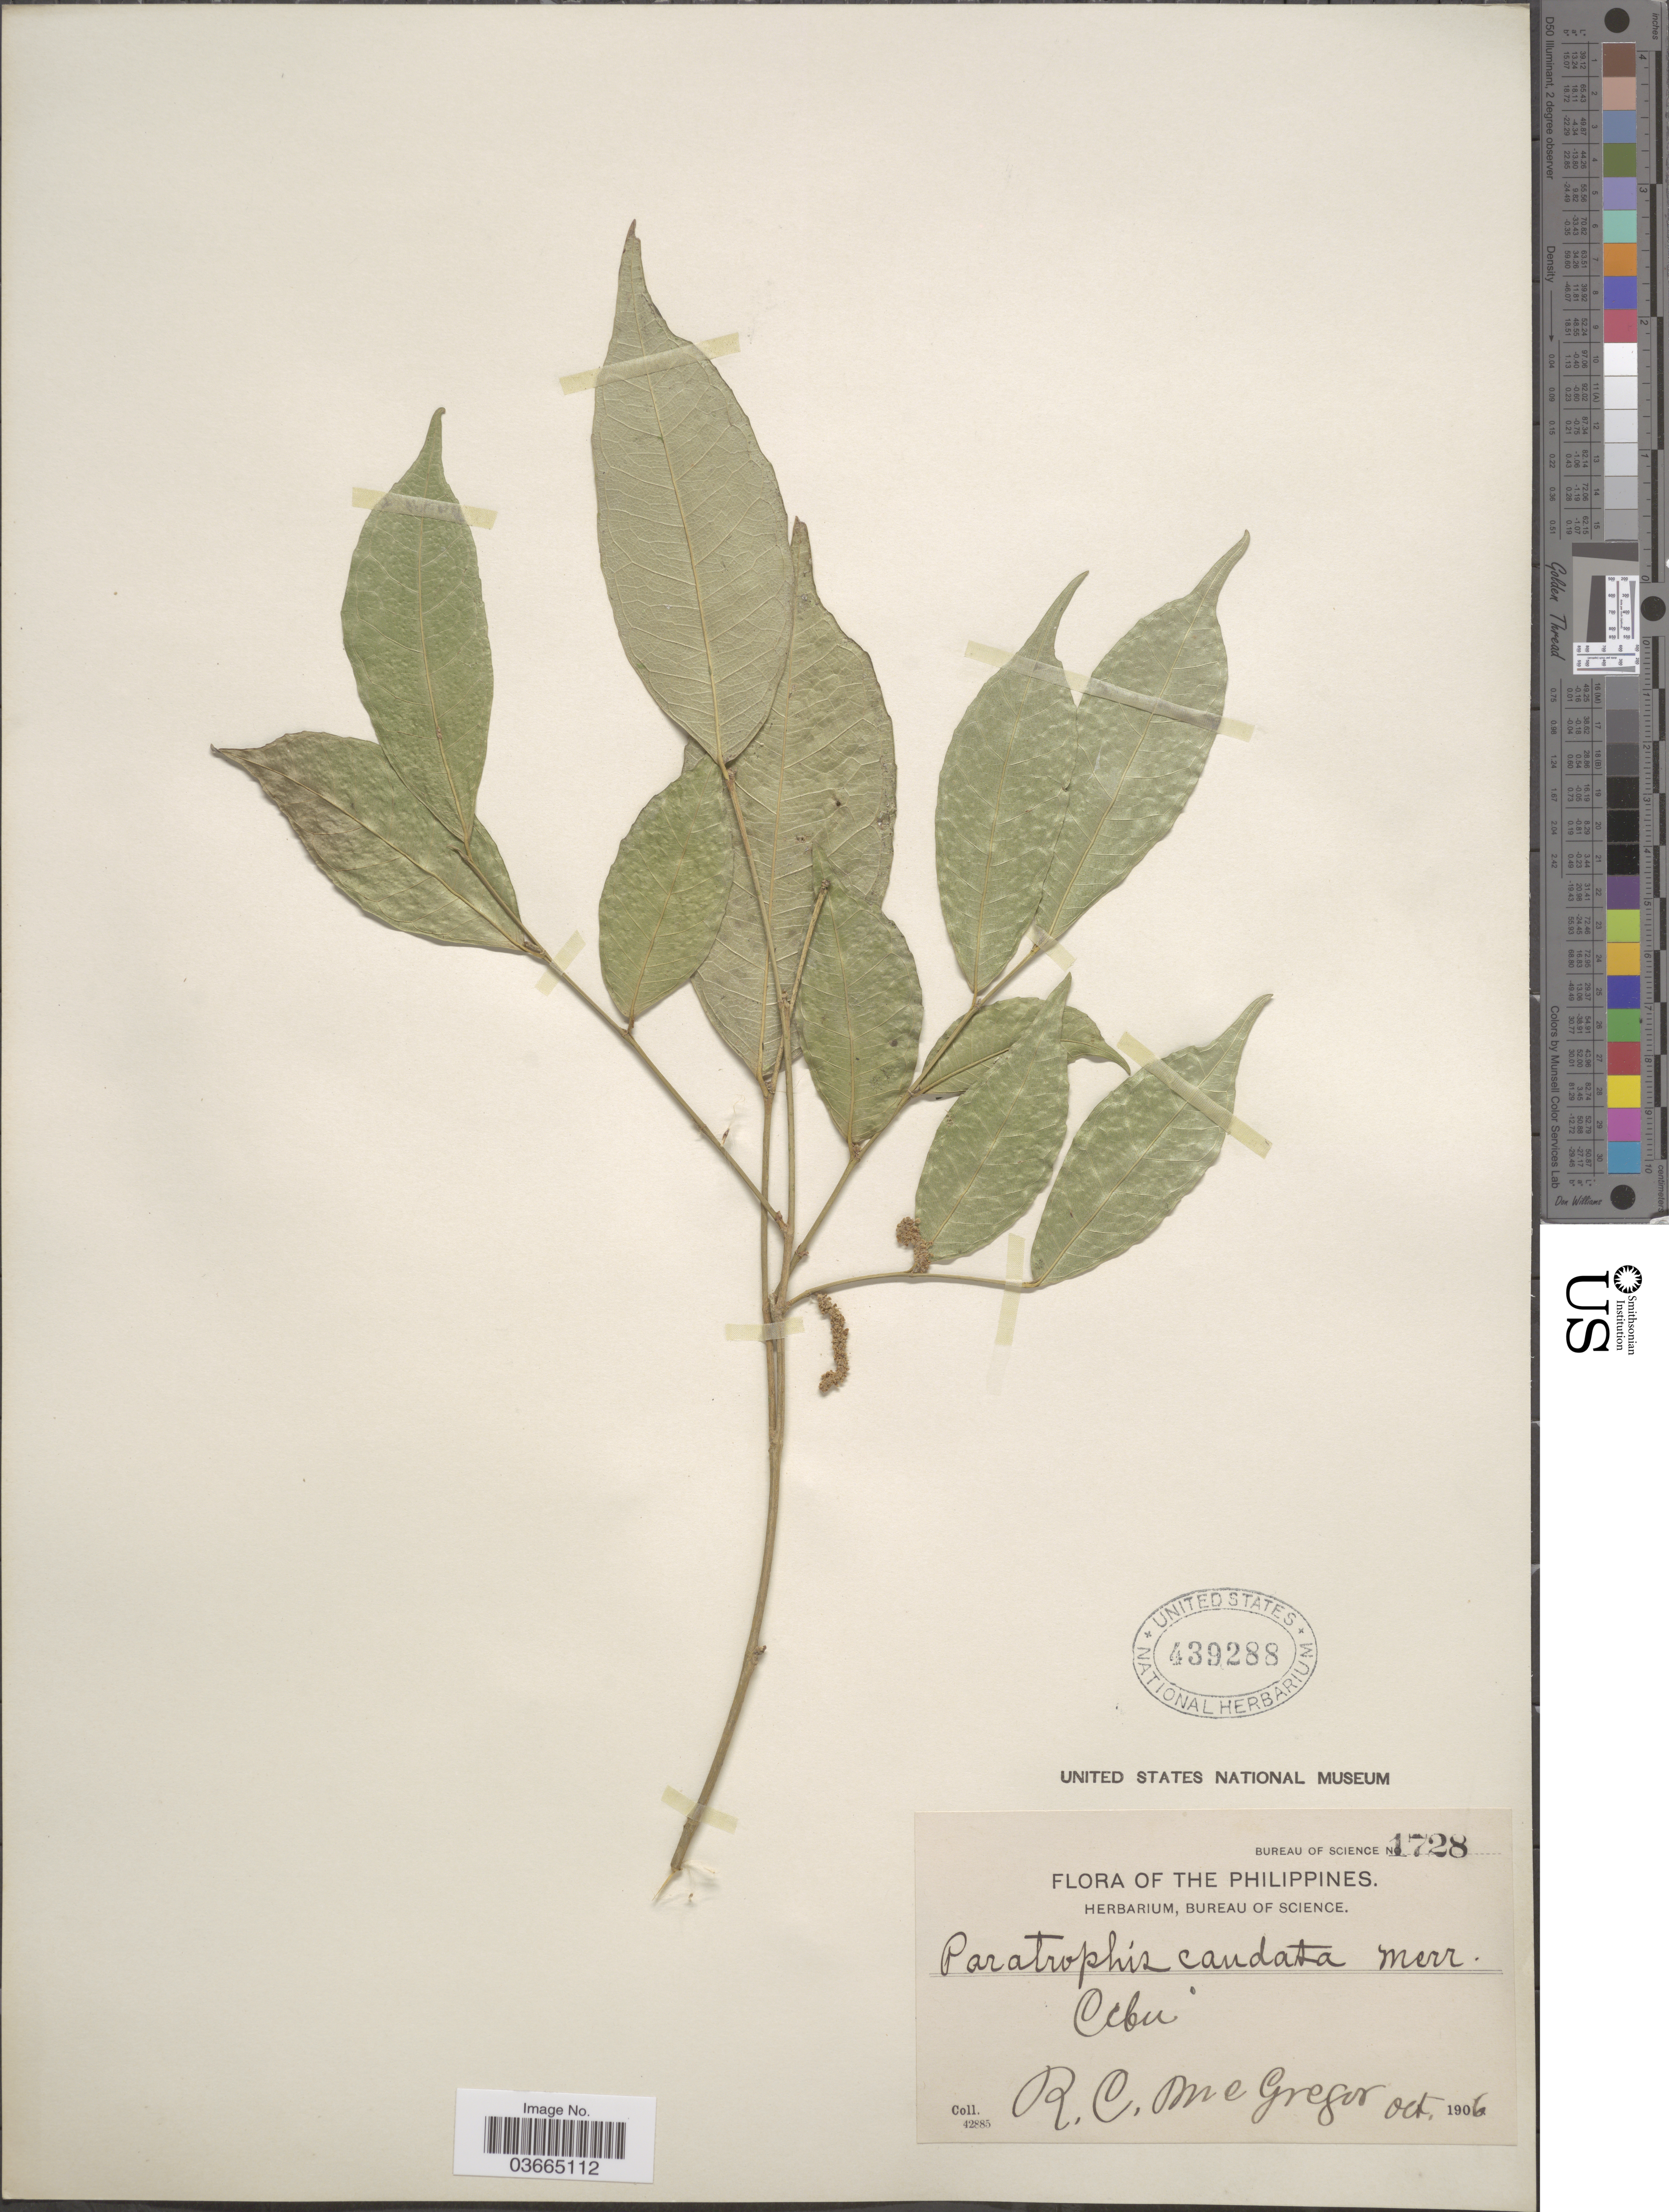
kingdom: Plantae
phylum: Tracheophyta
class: Magnoliopsida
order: Rosales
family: Moraceae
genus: Taxotrophis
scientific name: Taxotrophis macrophylla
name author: (Blume) Boerl.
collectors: R. C. McGregor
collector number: Bureau of Science 1728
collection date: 1906-10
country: Philippines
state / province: Central Visayas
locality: The Philippines. Cebu.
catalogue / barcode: US 439288